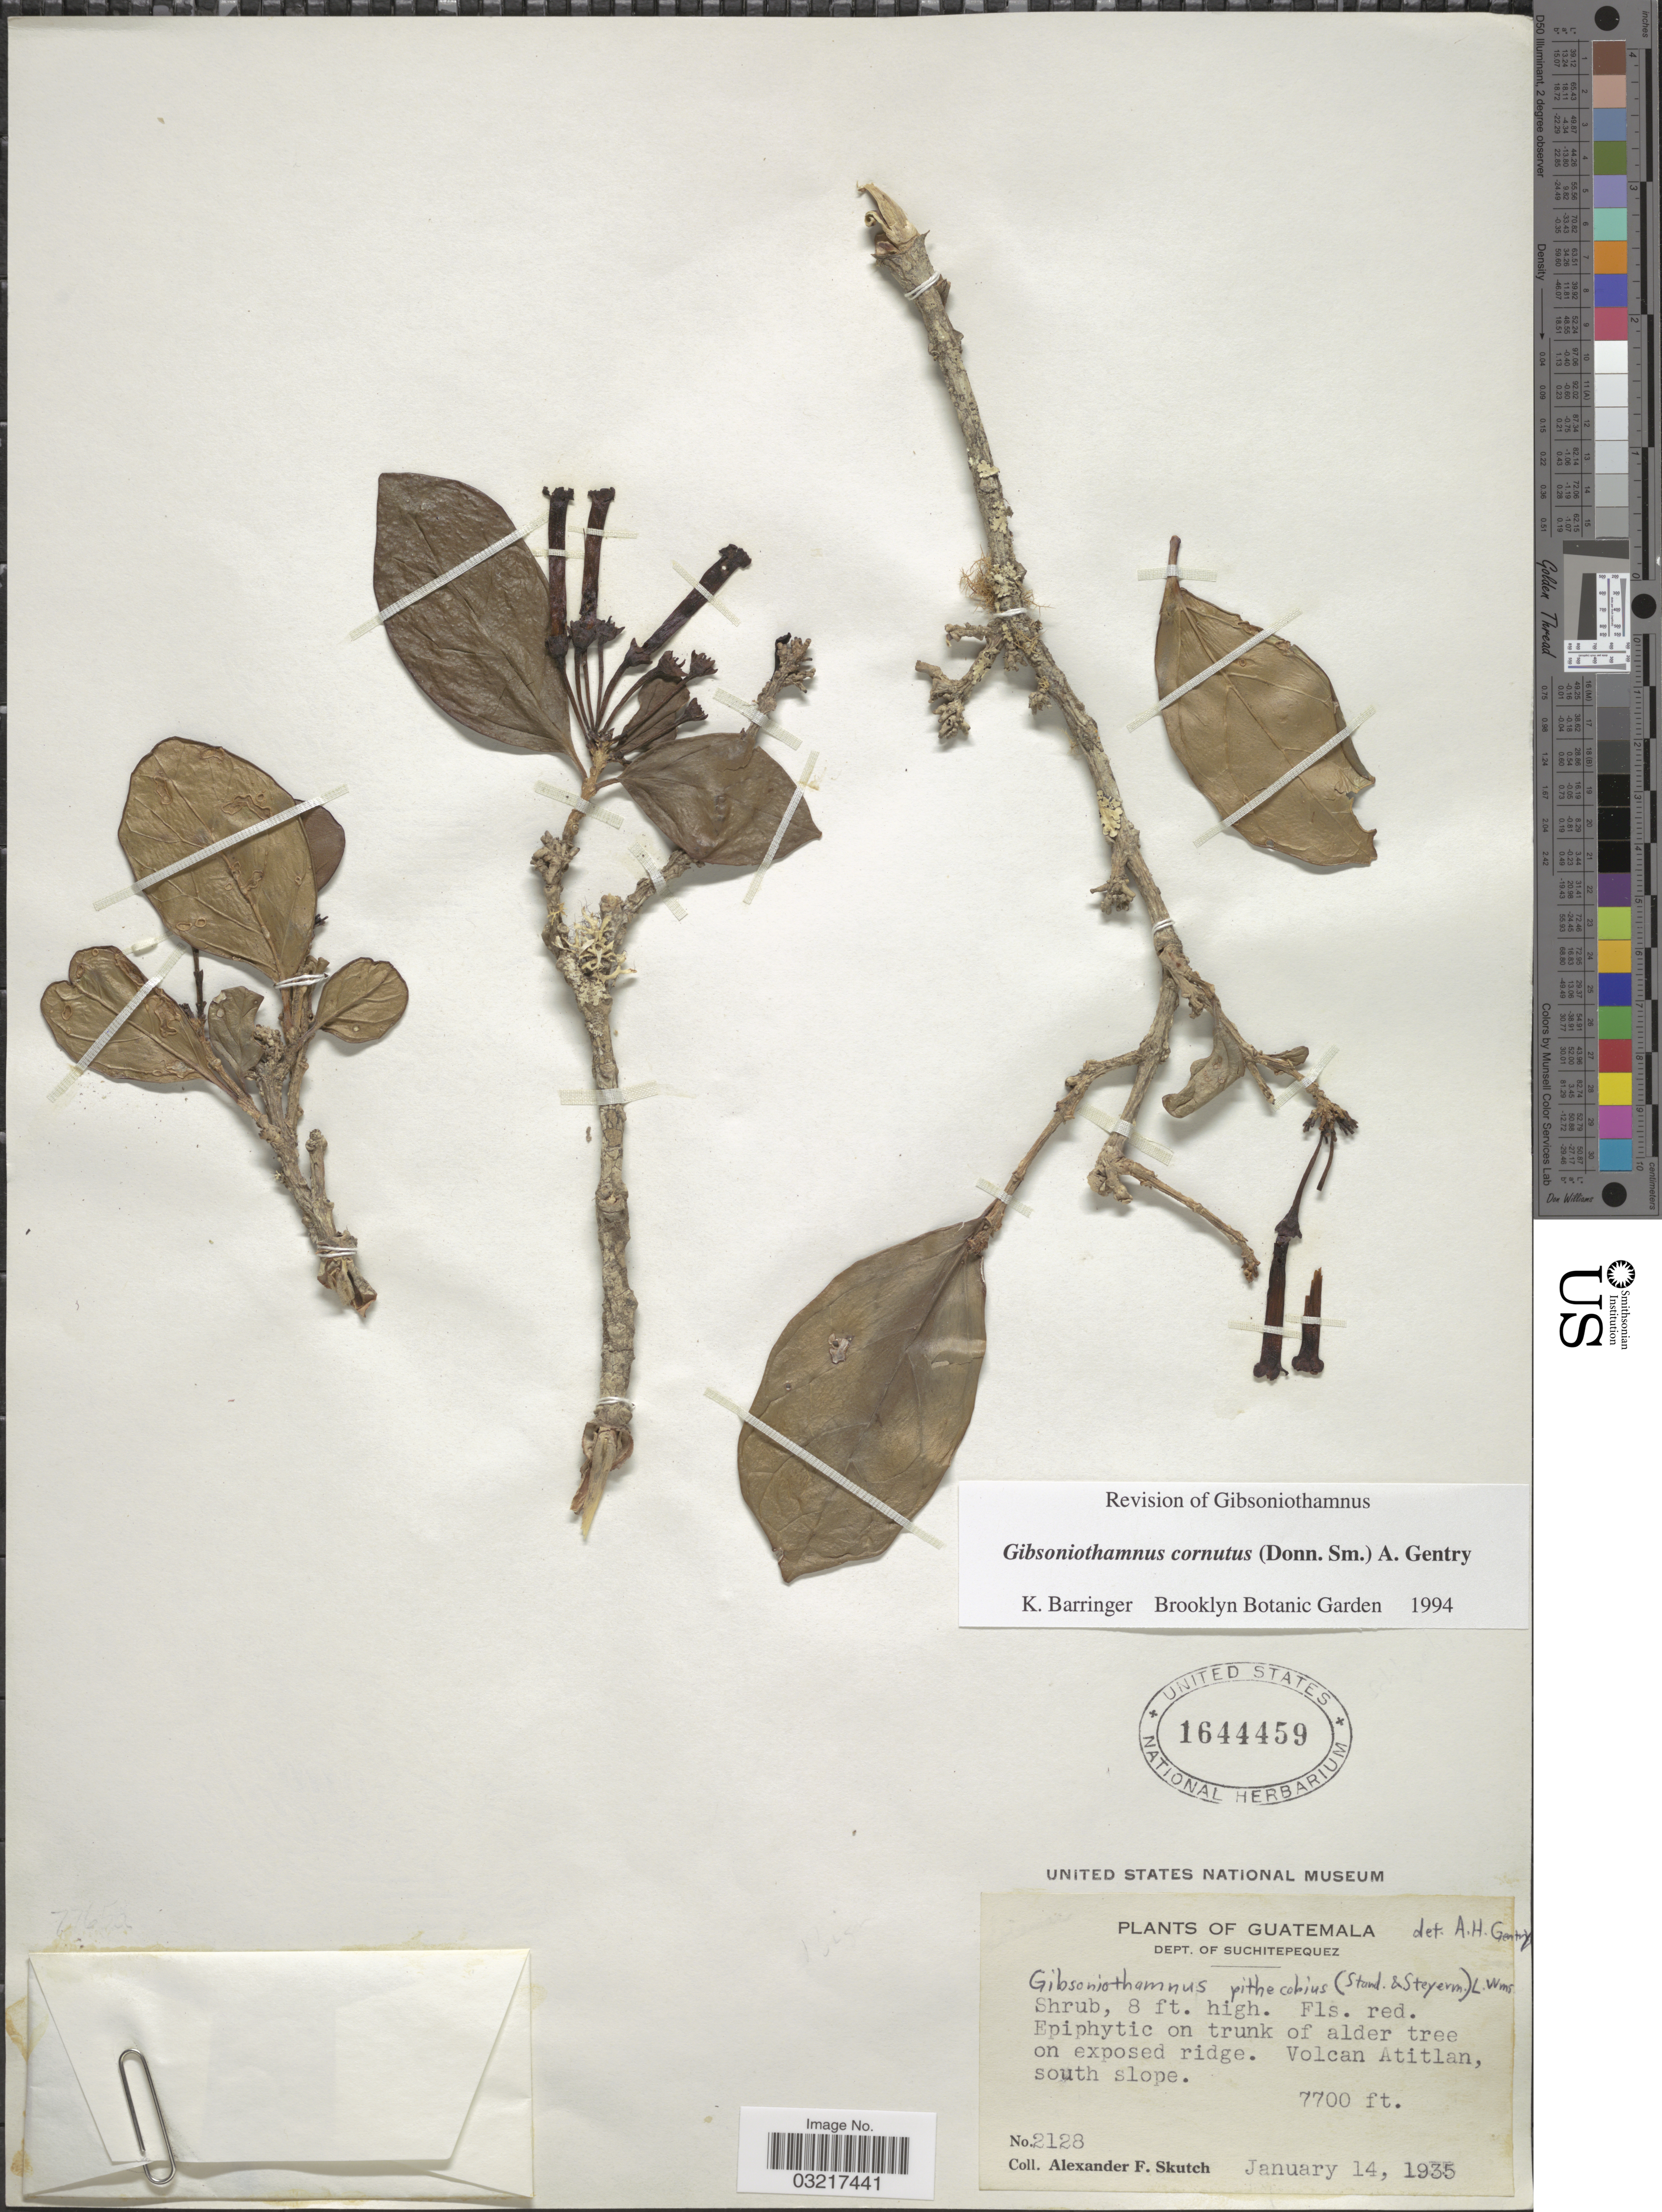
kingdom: Plantae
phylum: Tracheophyta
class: Magnoliopsida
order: Lamiales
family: Schlegeliaceae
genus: Gibsoniothamnus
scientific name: Gibsoniothamnus cornutus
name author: (Donn. Sm.) A.H. Gentry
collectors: A. F. Skutch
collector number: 2128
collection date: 1935-01-14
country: Guatemala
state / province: Suchitepéquez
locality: Dept. of Suchitepequez. Volcan Atitlan, south slope.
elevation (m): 2347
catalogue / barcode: US 1644459